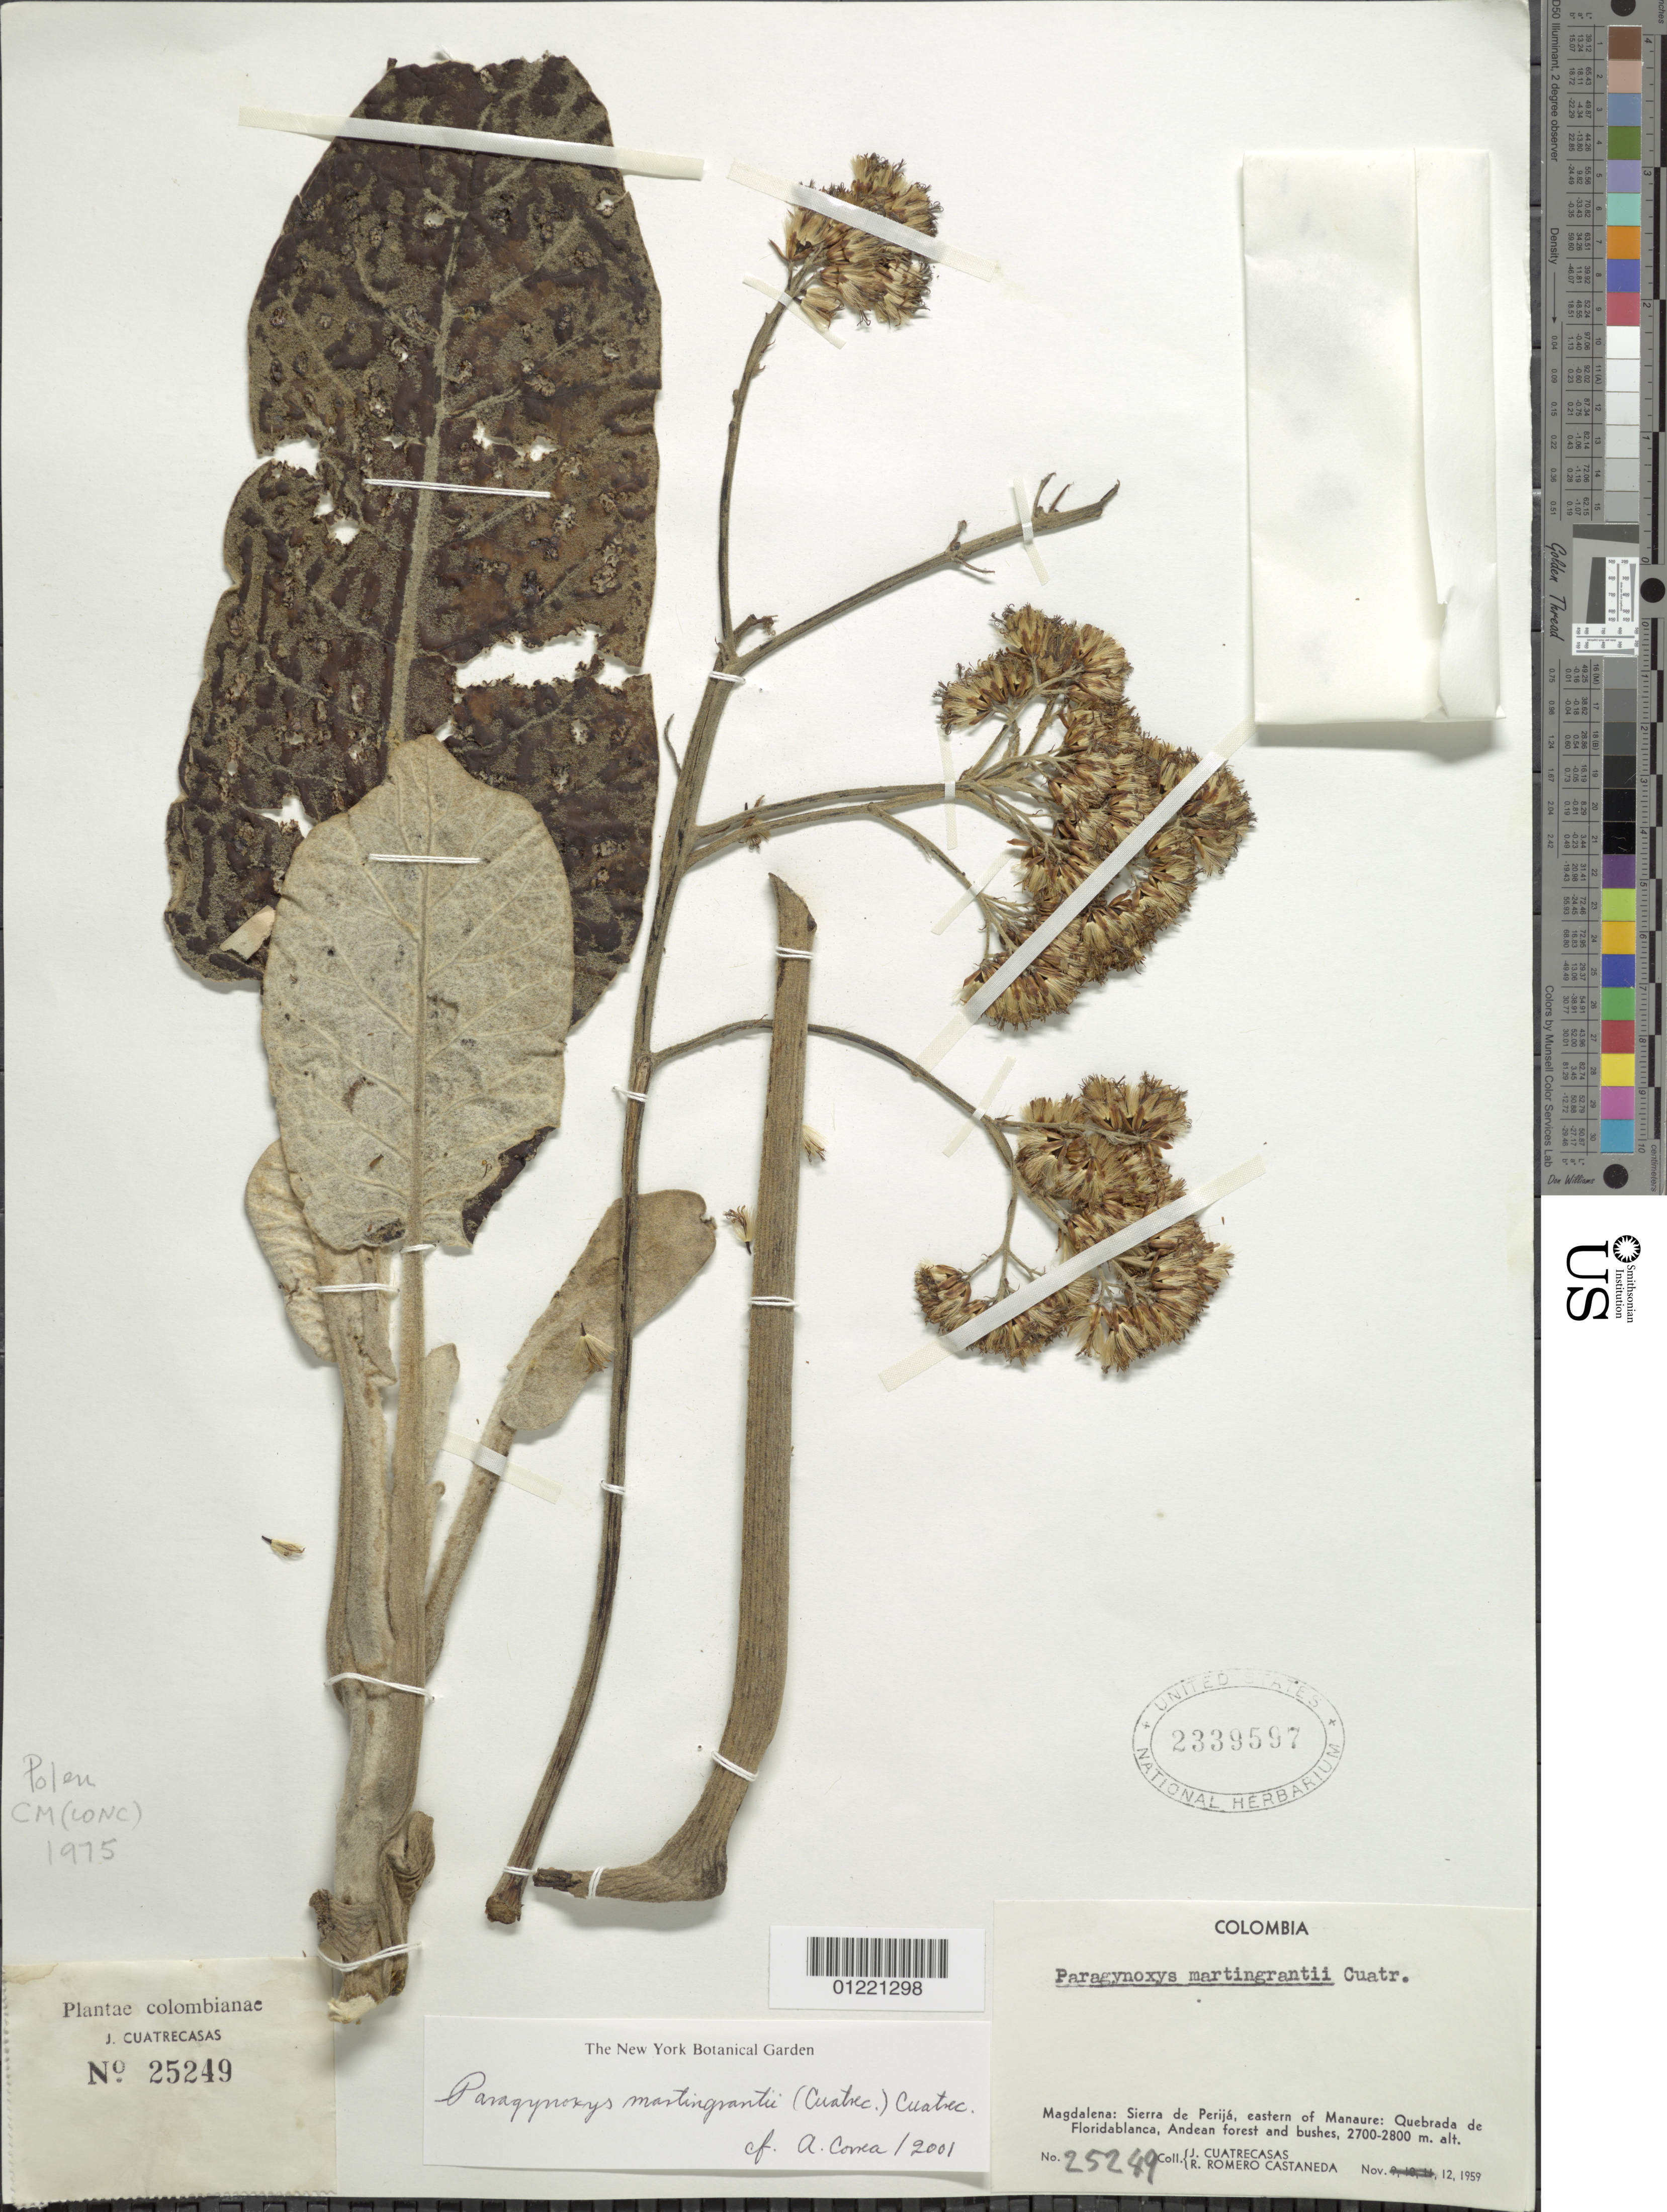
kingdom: Plantae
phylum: Tracheophyta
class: Magnoliopsida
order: Asterales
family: Asteraceae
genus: Paragynoxys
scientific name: Paragynoxys martingrantii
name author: Cuatrec.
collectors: J. Cuatrecasas & R. Romero Castañeda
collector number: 25249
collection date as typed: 12 Nov 1959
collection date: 1959-11-12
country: Colombia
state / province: Magdalena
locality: Sierra de Perija, E of Manaure. Quebrada de Floridablanca,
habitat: Andean forest and bushes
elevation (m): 2700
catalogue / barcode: US 2339597